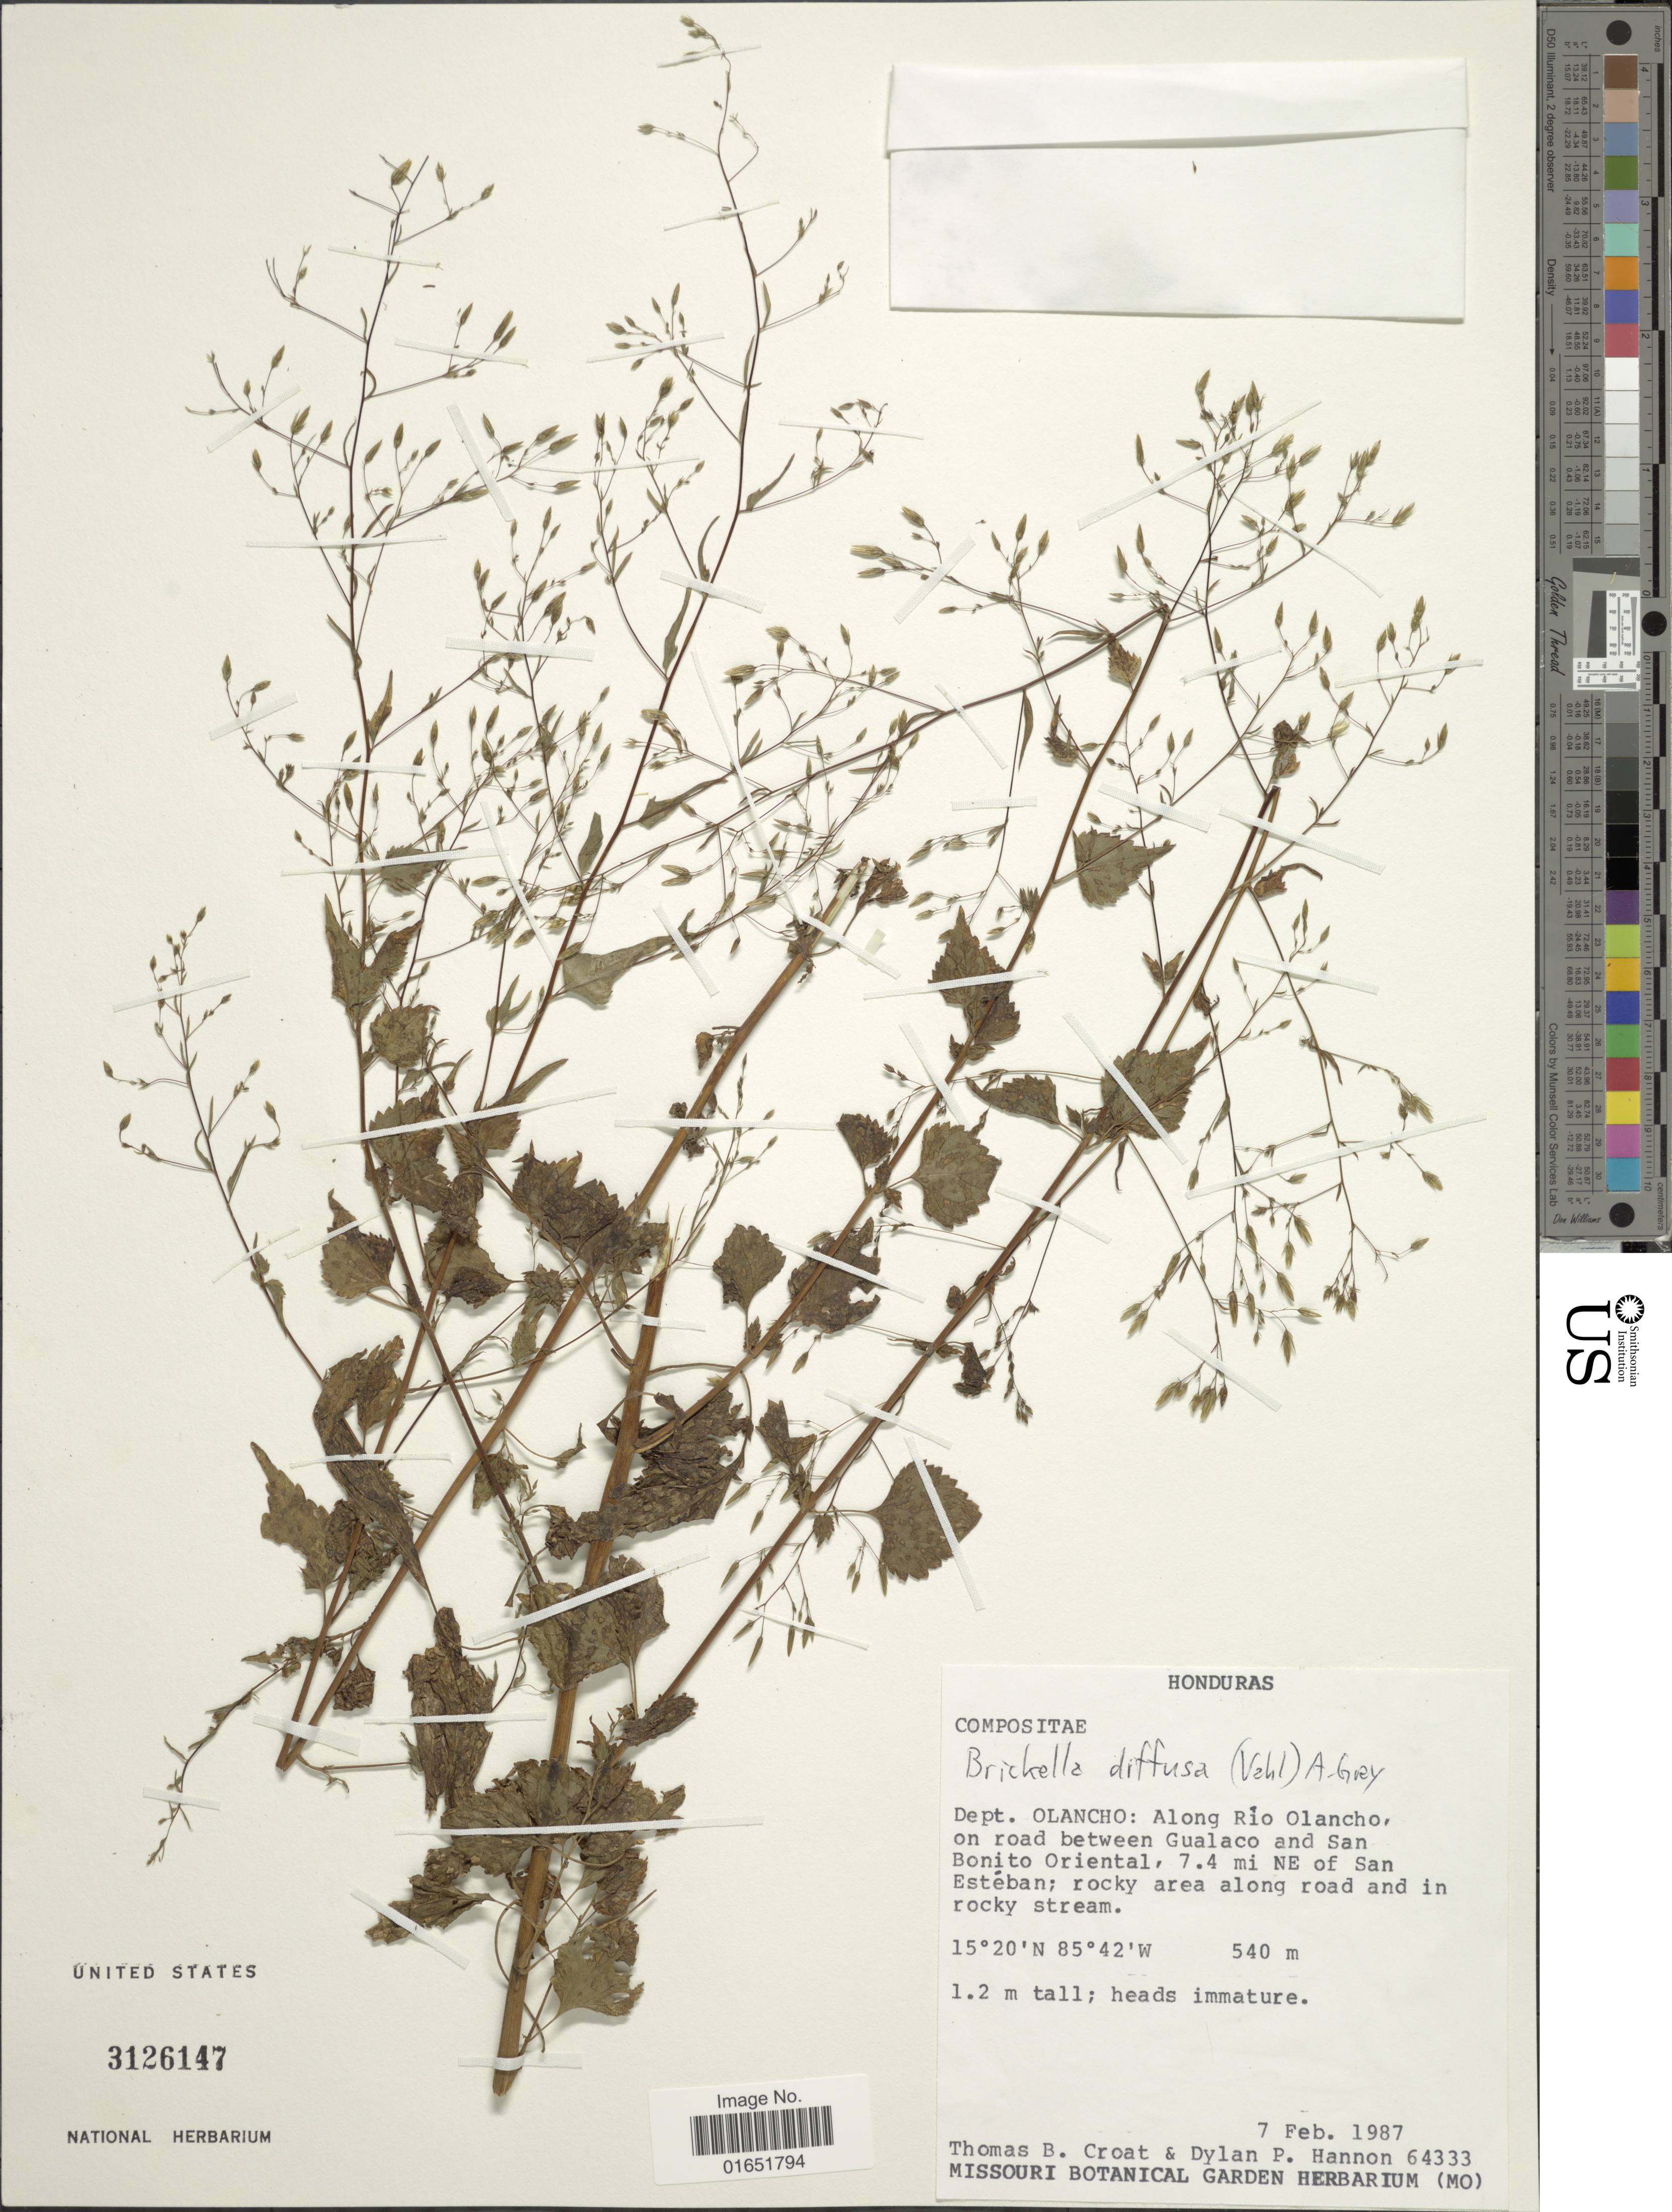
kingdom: Plantae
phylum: Tracheophyta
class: Magnoliopsida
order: Asterales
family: Asteraceae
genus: Brickellia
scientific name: Brickellia diffusa M.E. Jones, nom illeg.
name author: M.E. Jones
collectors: T. B. Croat & D. Hannon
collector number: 64333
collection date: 1987-02-07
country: Honduras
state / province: Olancho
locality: Dept. Olancho: Along Río Olancho, on road between Gualaco and San Bonito Oriental, 7.4 mi NE of San Estéban; rocky area along road and in rocky stream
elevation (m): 540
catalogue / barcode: US 3126147